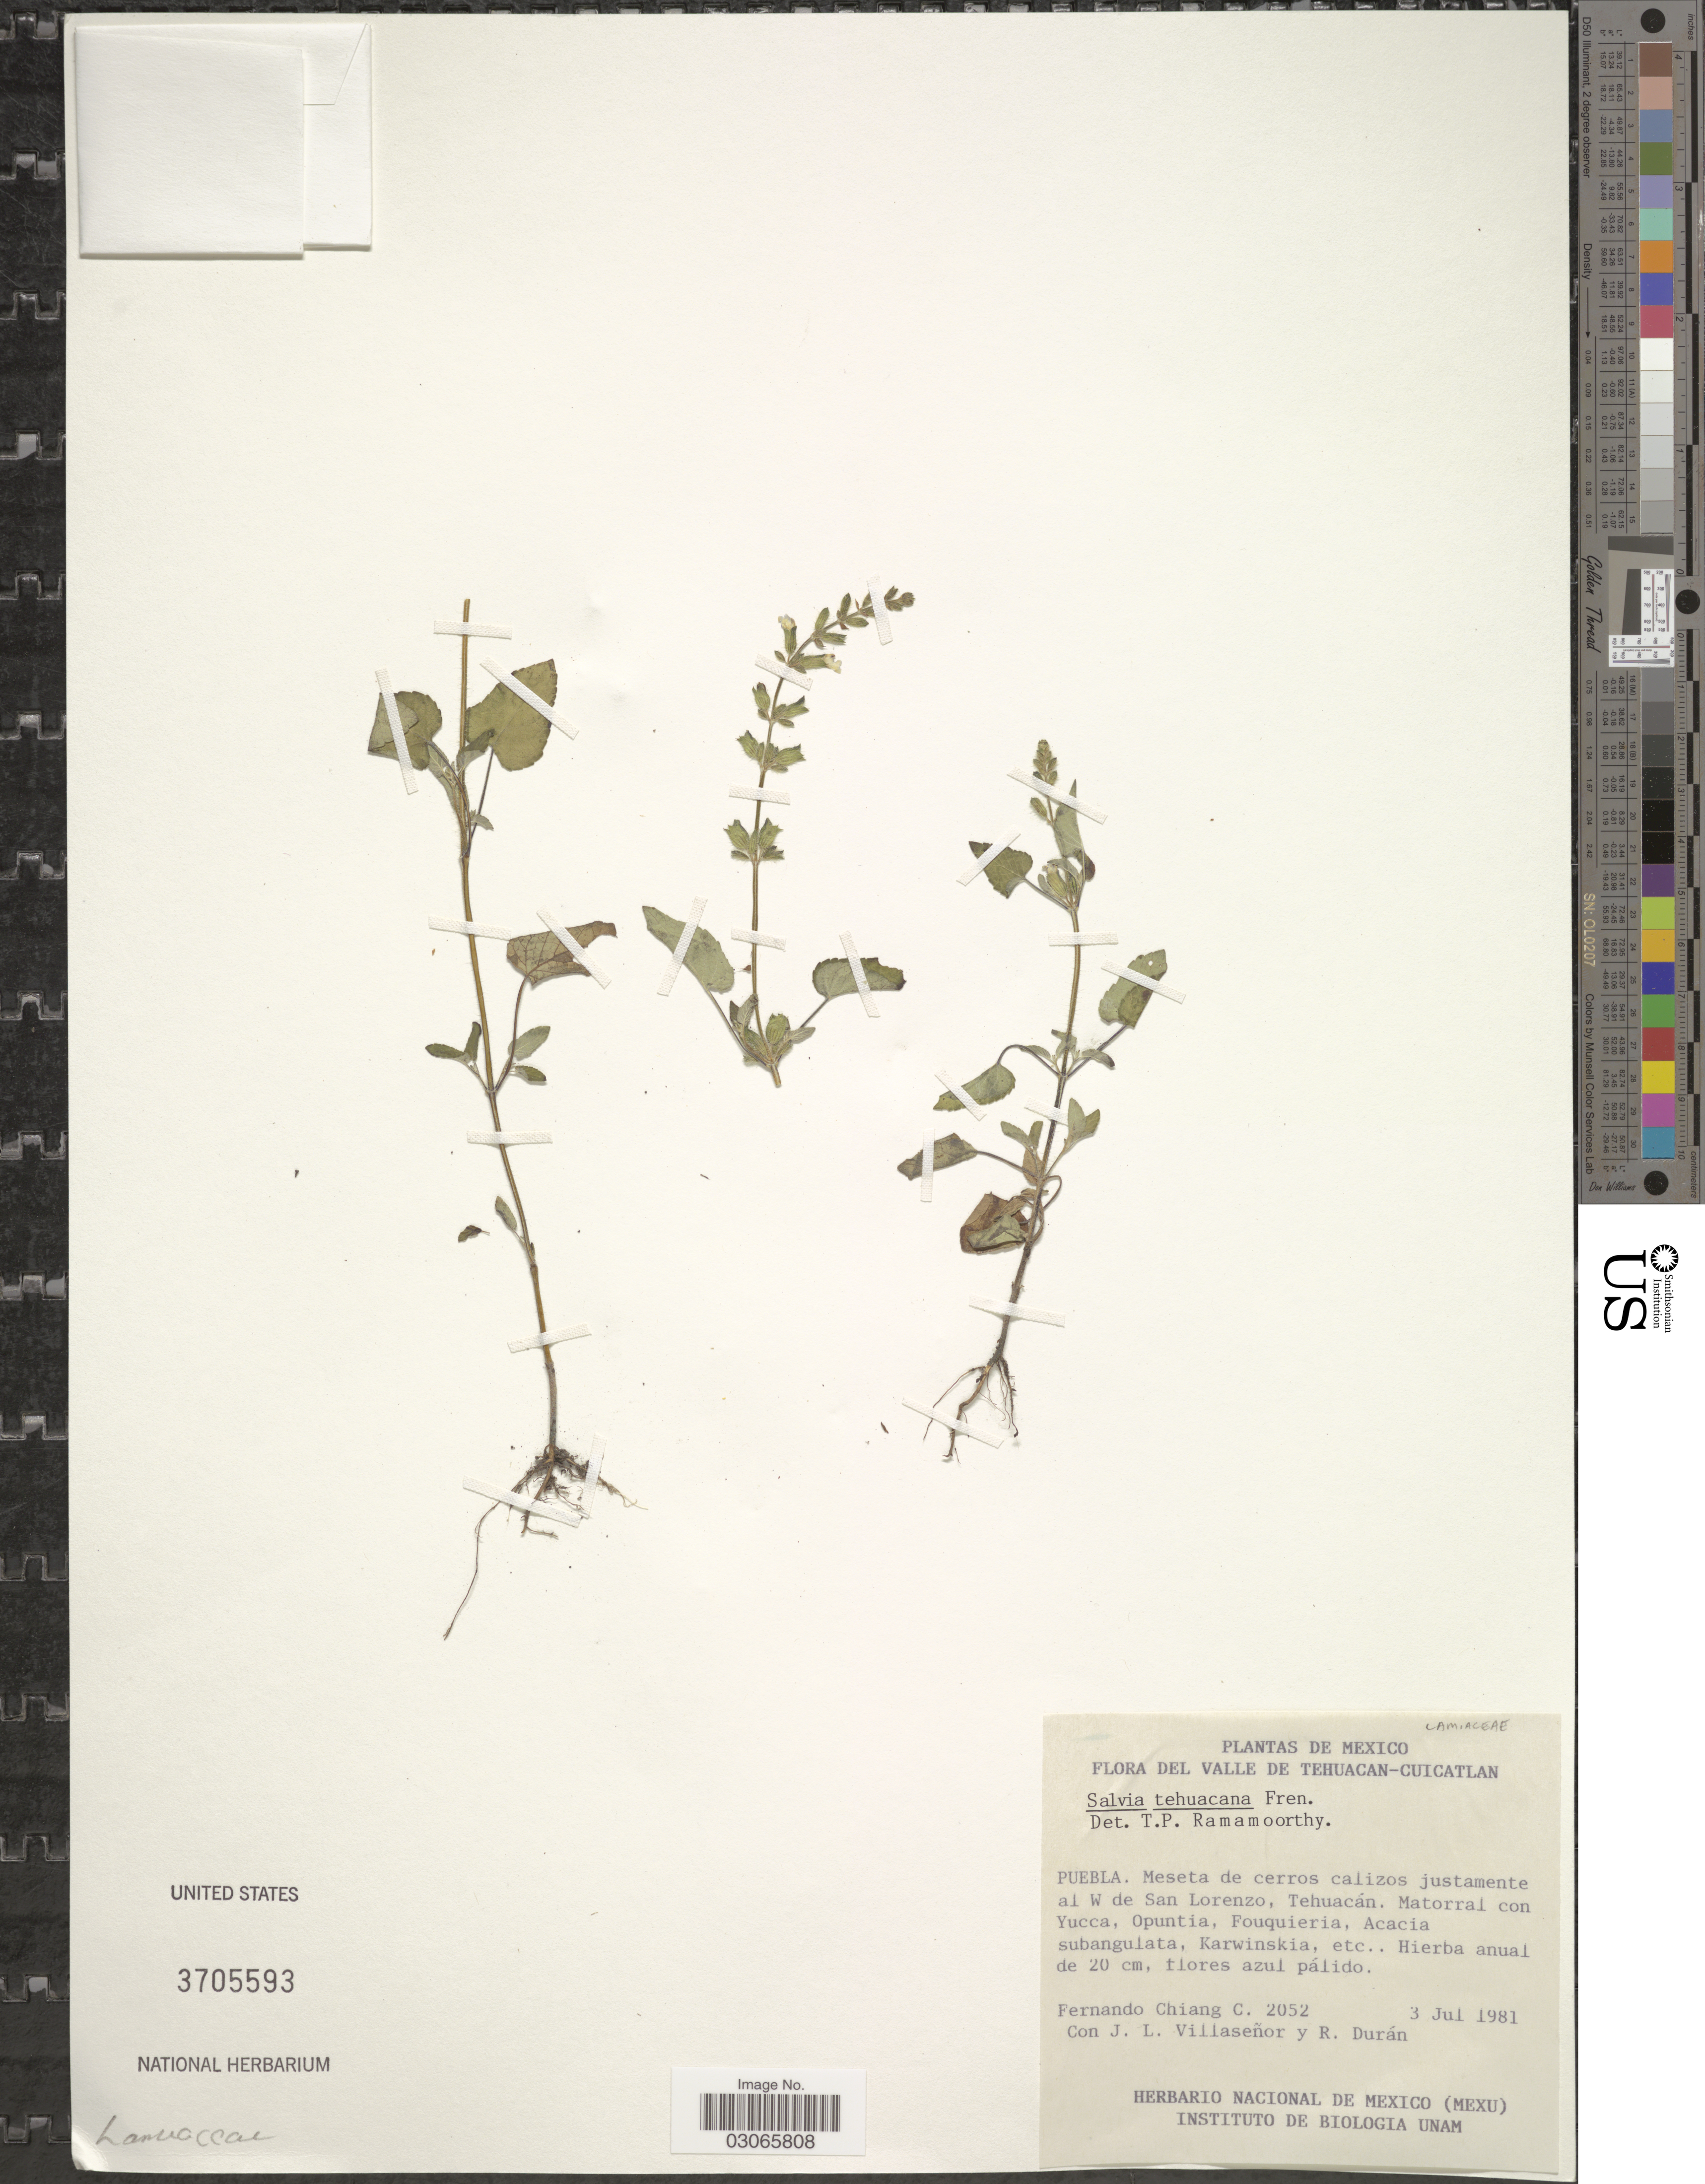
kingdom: Plantae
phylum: Tracheophyta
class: Magnoliopsida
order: Lamiales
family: Lamiaceae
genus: Salvia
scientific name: Salvia tehuacana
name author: Fernald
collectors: F. Chiang C., J. Villaseñor R. & R. Durán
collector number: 2052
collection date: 1981-07-03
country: Mexico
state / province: Puebla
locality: Valle de Tehuacan-Cuicatlan. Meseta de cerros calizos justamente al W de San Lorenzo, Tehuacán.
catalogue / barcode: US 3705593